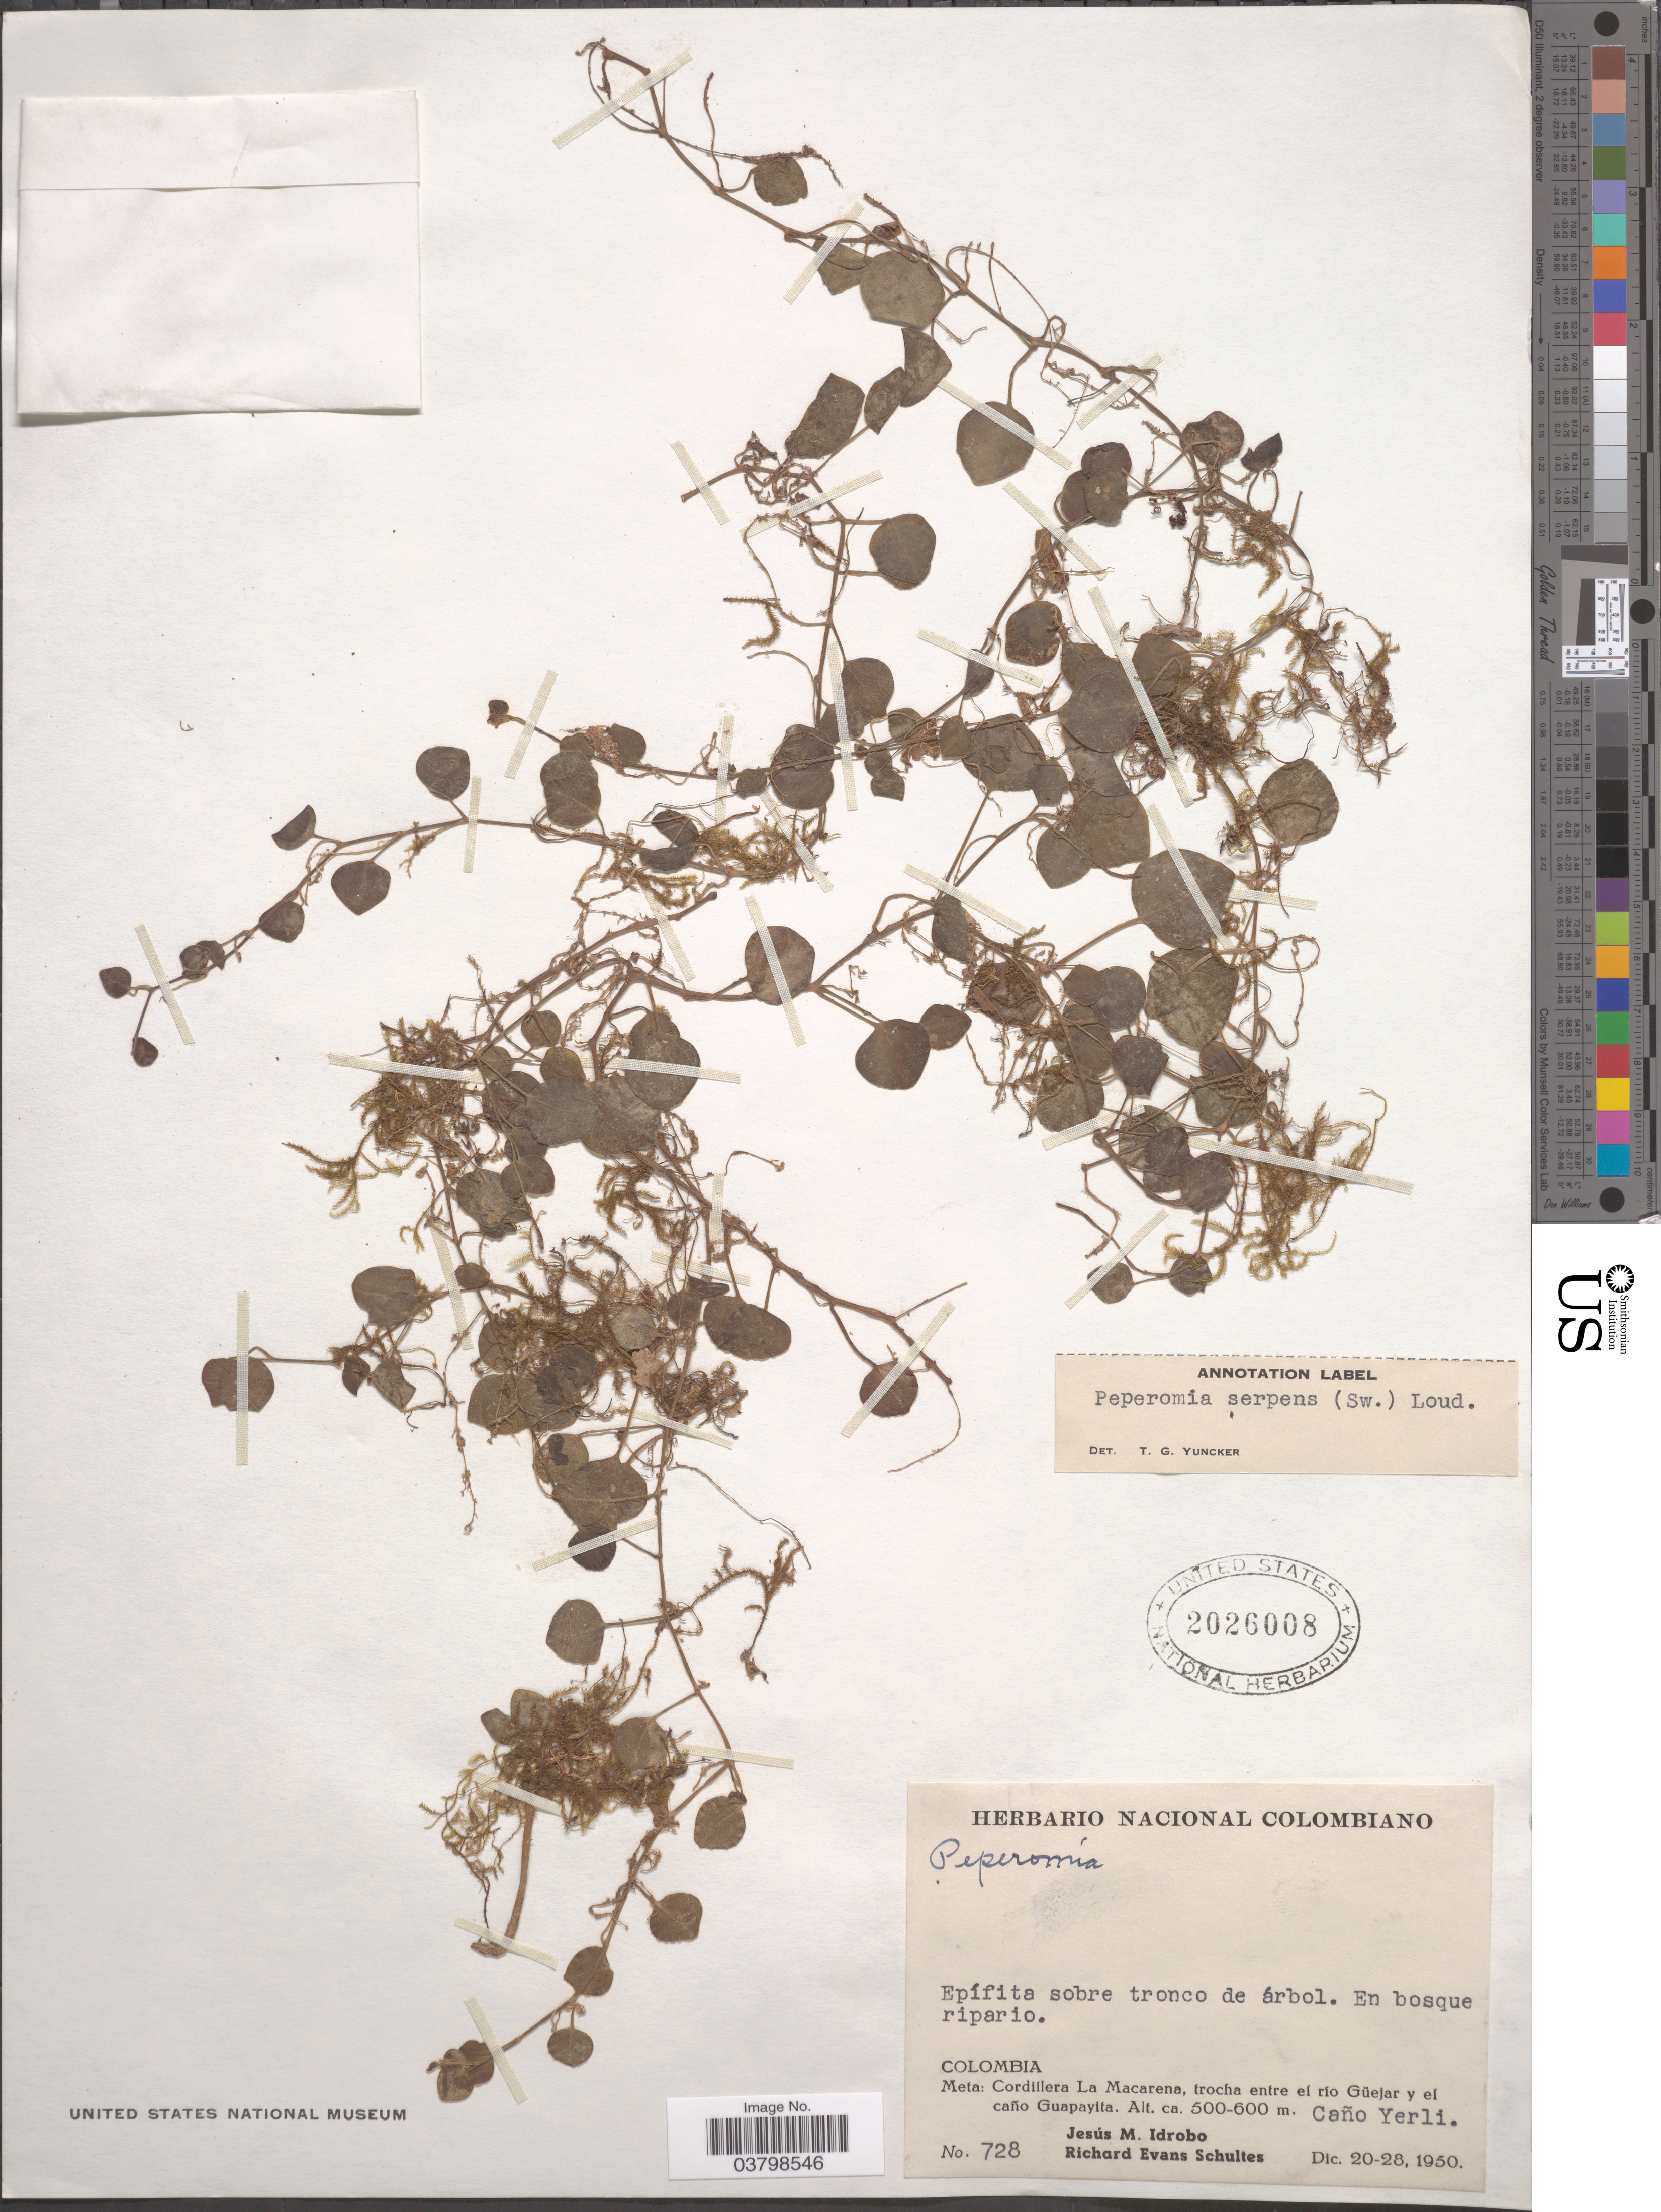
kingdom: Plantae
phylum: Tracheophyta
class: Magnoliopsida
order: Piperales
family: Piperaceae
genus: Peperomia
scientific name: Peperomia serpens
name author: (Sw.) Loudon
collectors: J. M. Idrobo & R. E. Schultes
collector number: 728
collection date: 1950-12-20/1950-12-28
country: Colombia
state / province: Meta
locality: Cordillera La Macarena, trocha entre el río Güejar y el caño Guapayita. Caño Yerli.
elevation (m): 500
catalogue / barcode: US 2026008